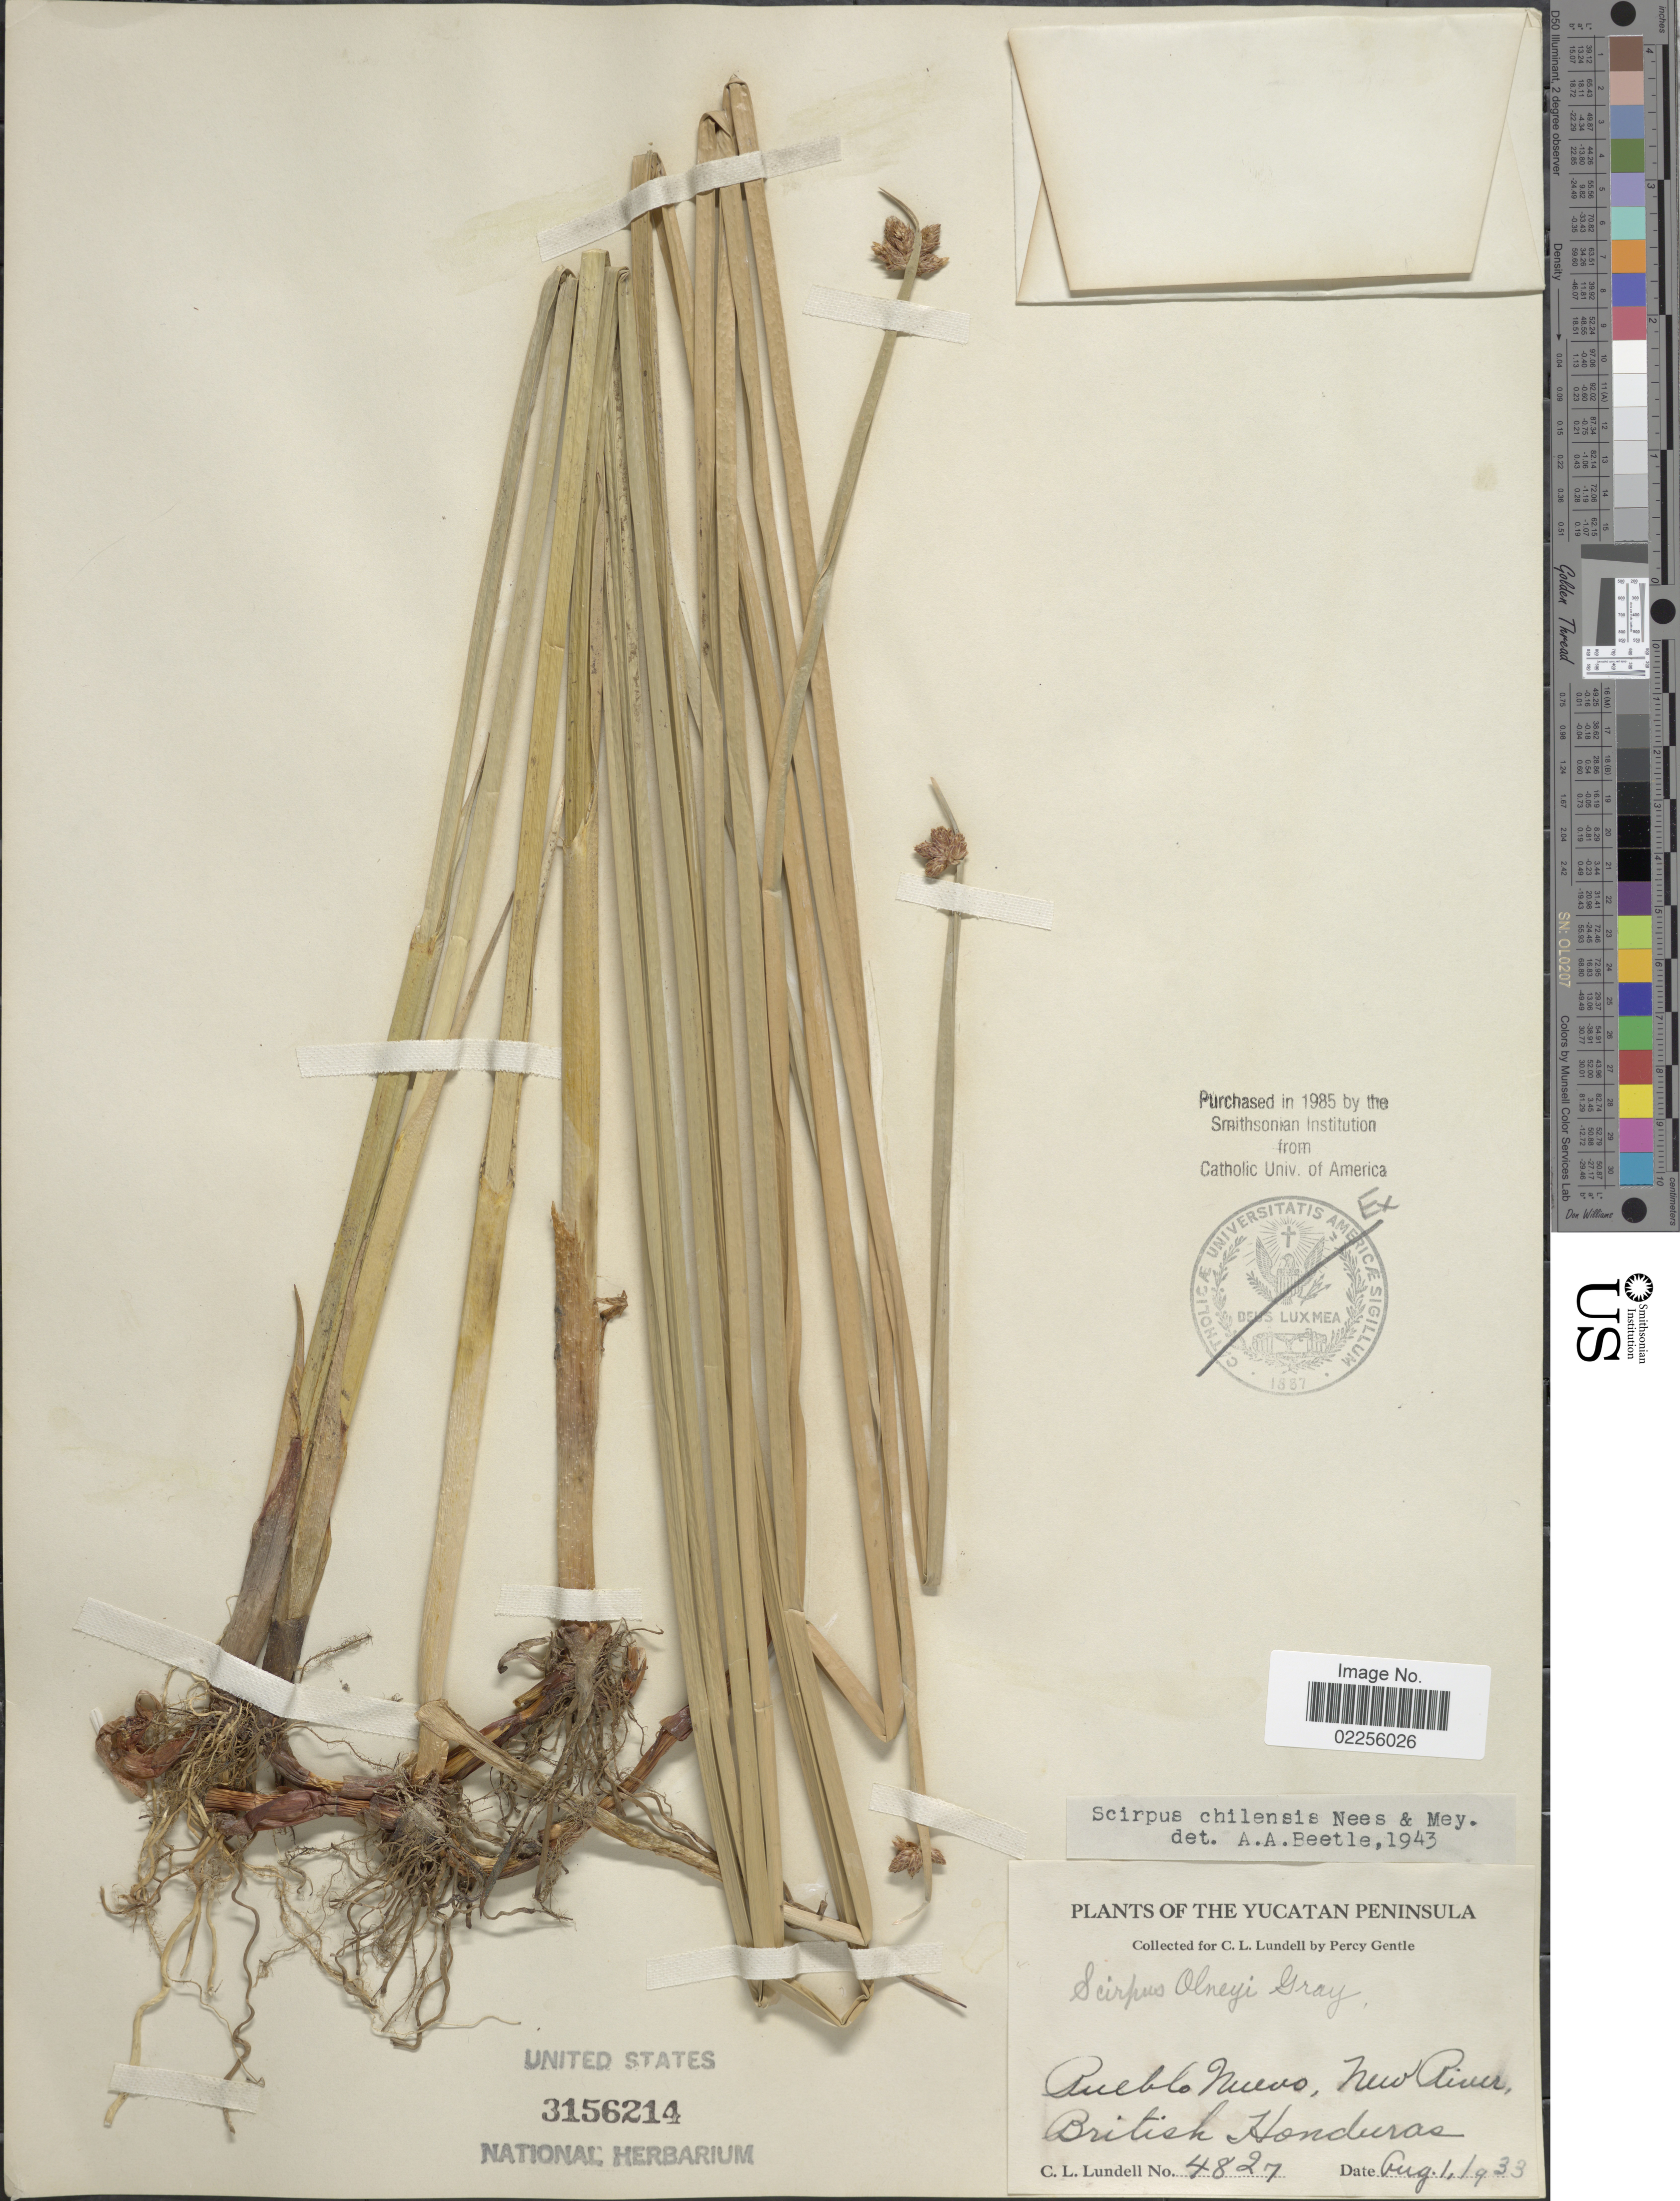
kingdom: Plantae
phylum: Tracheophyta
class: Liliopsida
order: Poales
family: Cyperaceae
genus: Schoenoplectus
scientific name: Schoenoplectus chilensis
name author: (Nees & Meyen) Soják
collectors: C. L. Lundell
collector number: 4827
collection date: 1933-08-01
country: Belize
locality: The Yucatan Peninsula, Pueblo Nuevo, New River, British Honduras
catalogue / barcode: US 3156214